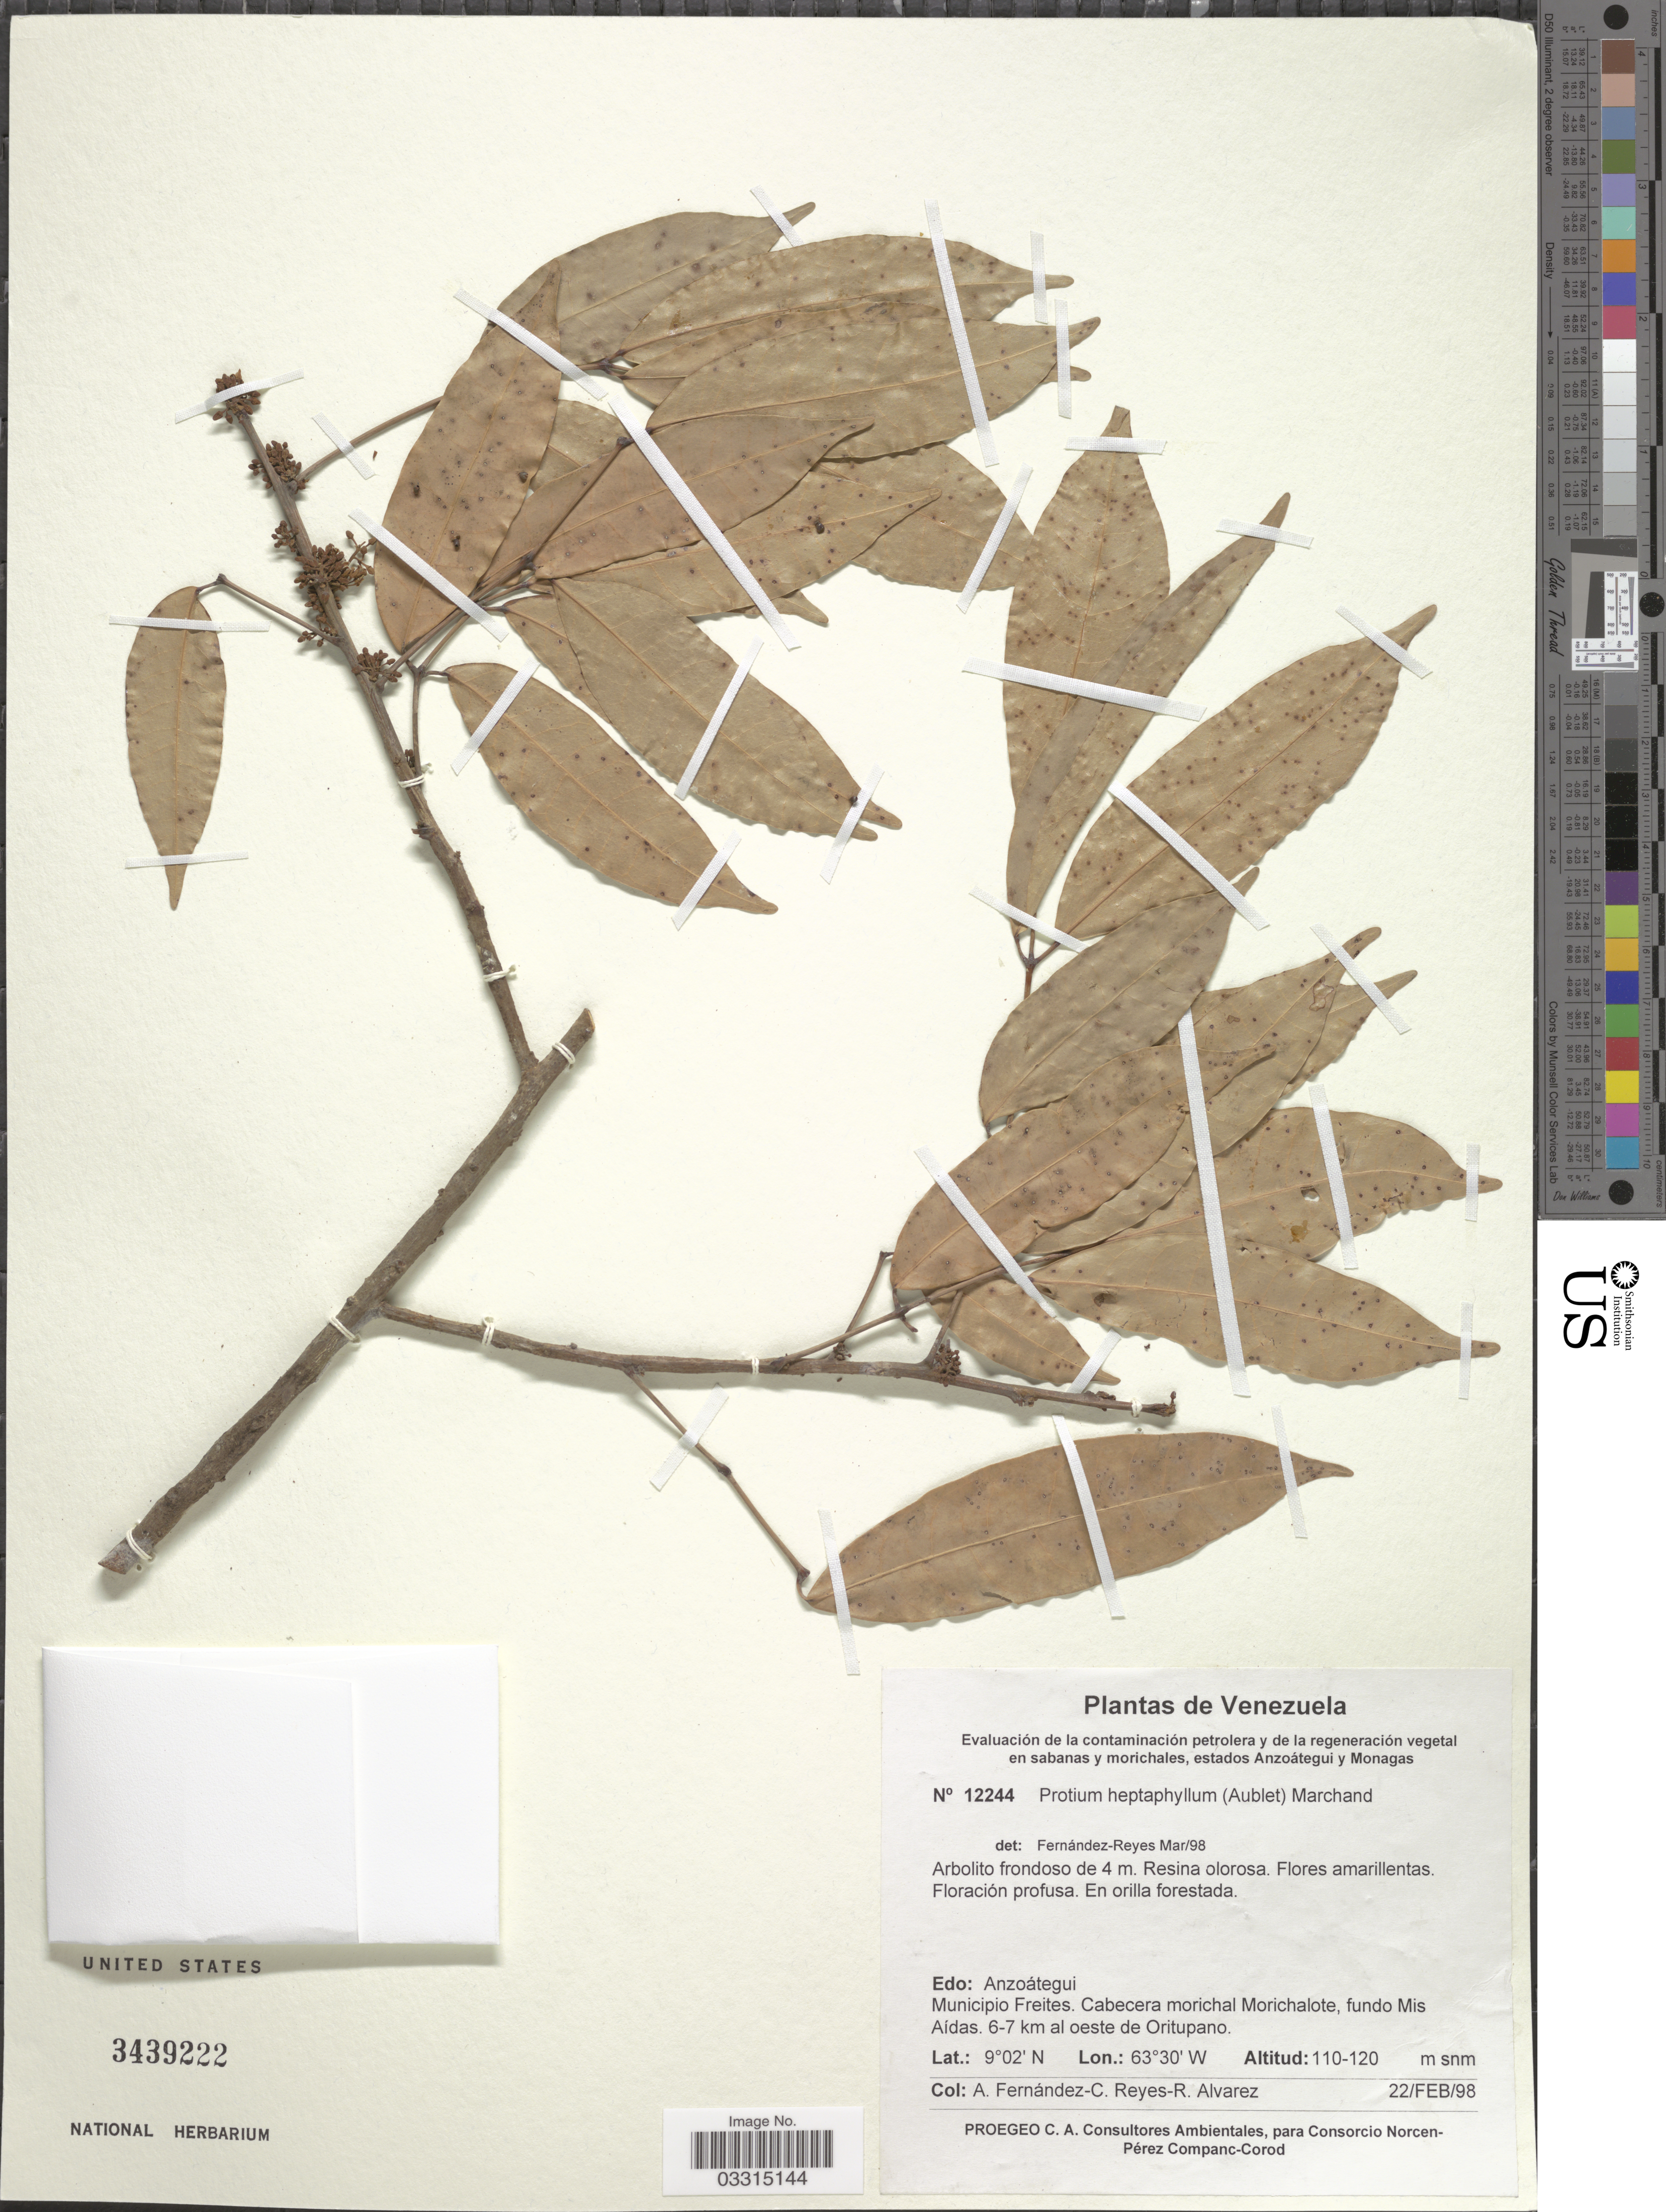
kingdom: Plantae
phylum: Tracheophyta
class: Magnoliopsida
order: Sapindales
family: Burseraceae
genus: Protium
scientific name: Protium heptaphyllum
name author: (Aubl.) Marchand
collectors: A. Fernández, C. Reyes & R. Álvarez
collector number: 12244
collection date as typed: Transcribed d/m/y: 22/2/98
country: Venezuela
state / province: Anzoategui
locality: Municipio Freites. Cabecera morichal Morichalote, fundo Mis Aídas, 6-7 km al oeste de Oritupano.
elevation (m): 110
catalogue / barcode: US 3439222